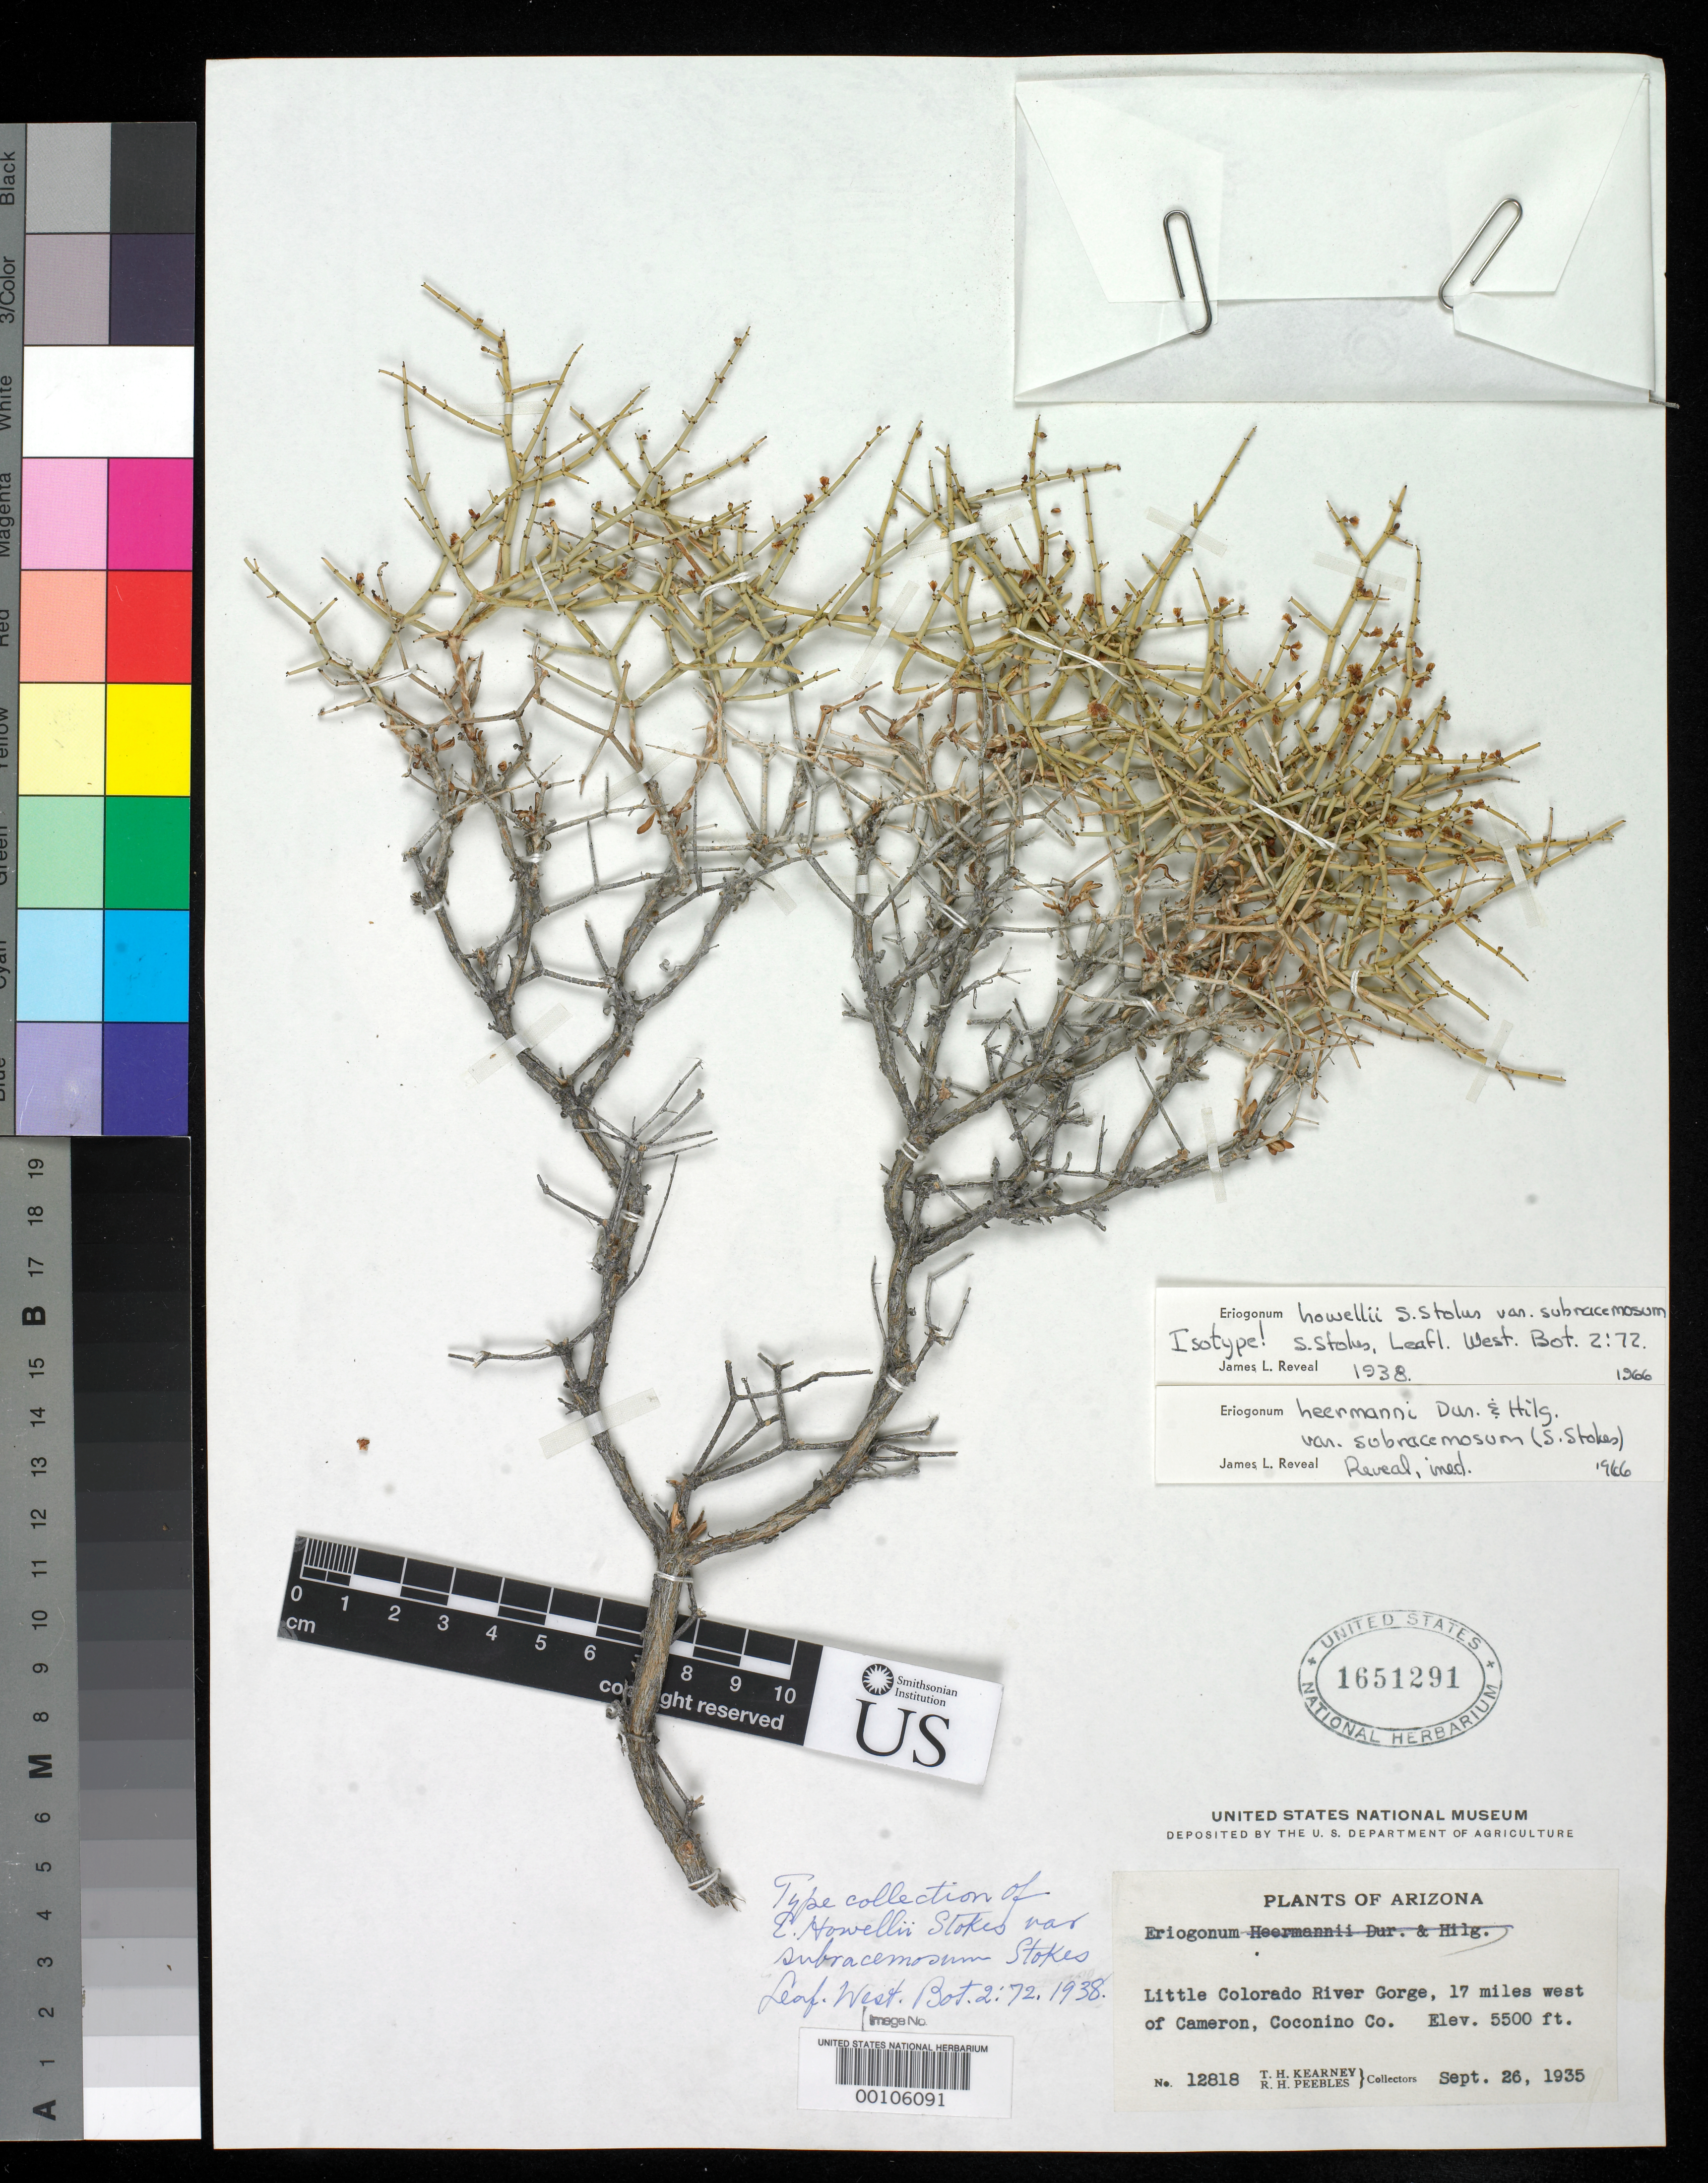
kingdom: Plantae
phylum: Tracheophyta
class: Magnoliopsida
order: Caryophyllales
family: Polygonaceae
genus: Eriogonum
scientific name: Eriogonum howellii var. subracemosum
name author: S. Stokes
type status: Isotype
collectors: T. H. Kearney & R. H. Peebles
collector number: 12818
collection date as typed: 26 Sep 1935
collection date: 1935-09-26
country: United States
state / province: Arizona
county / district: Coconino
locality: West of Cameron in the Little Colorado River.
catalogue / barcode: US 1651291